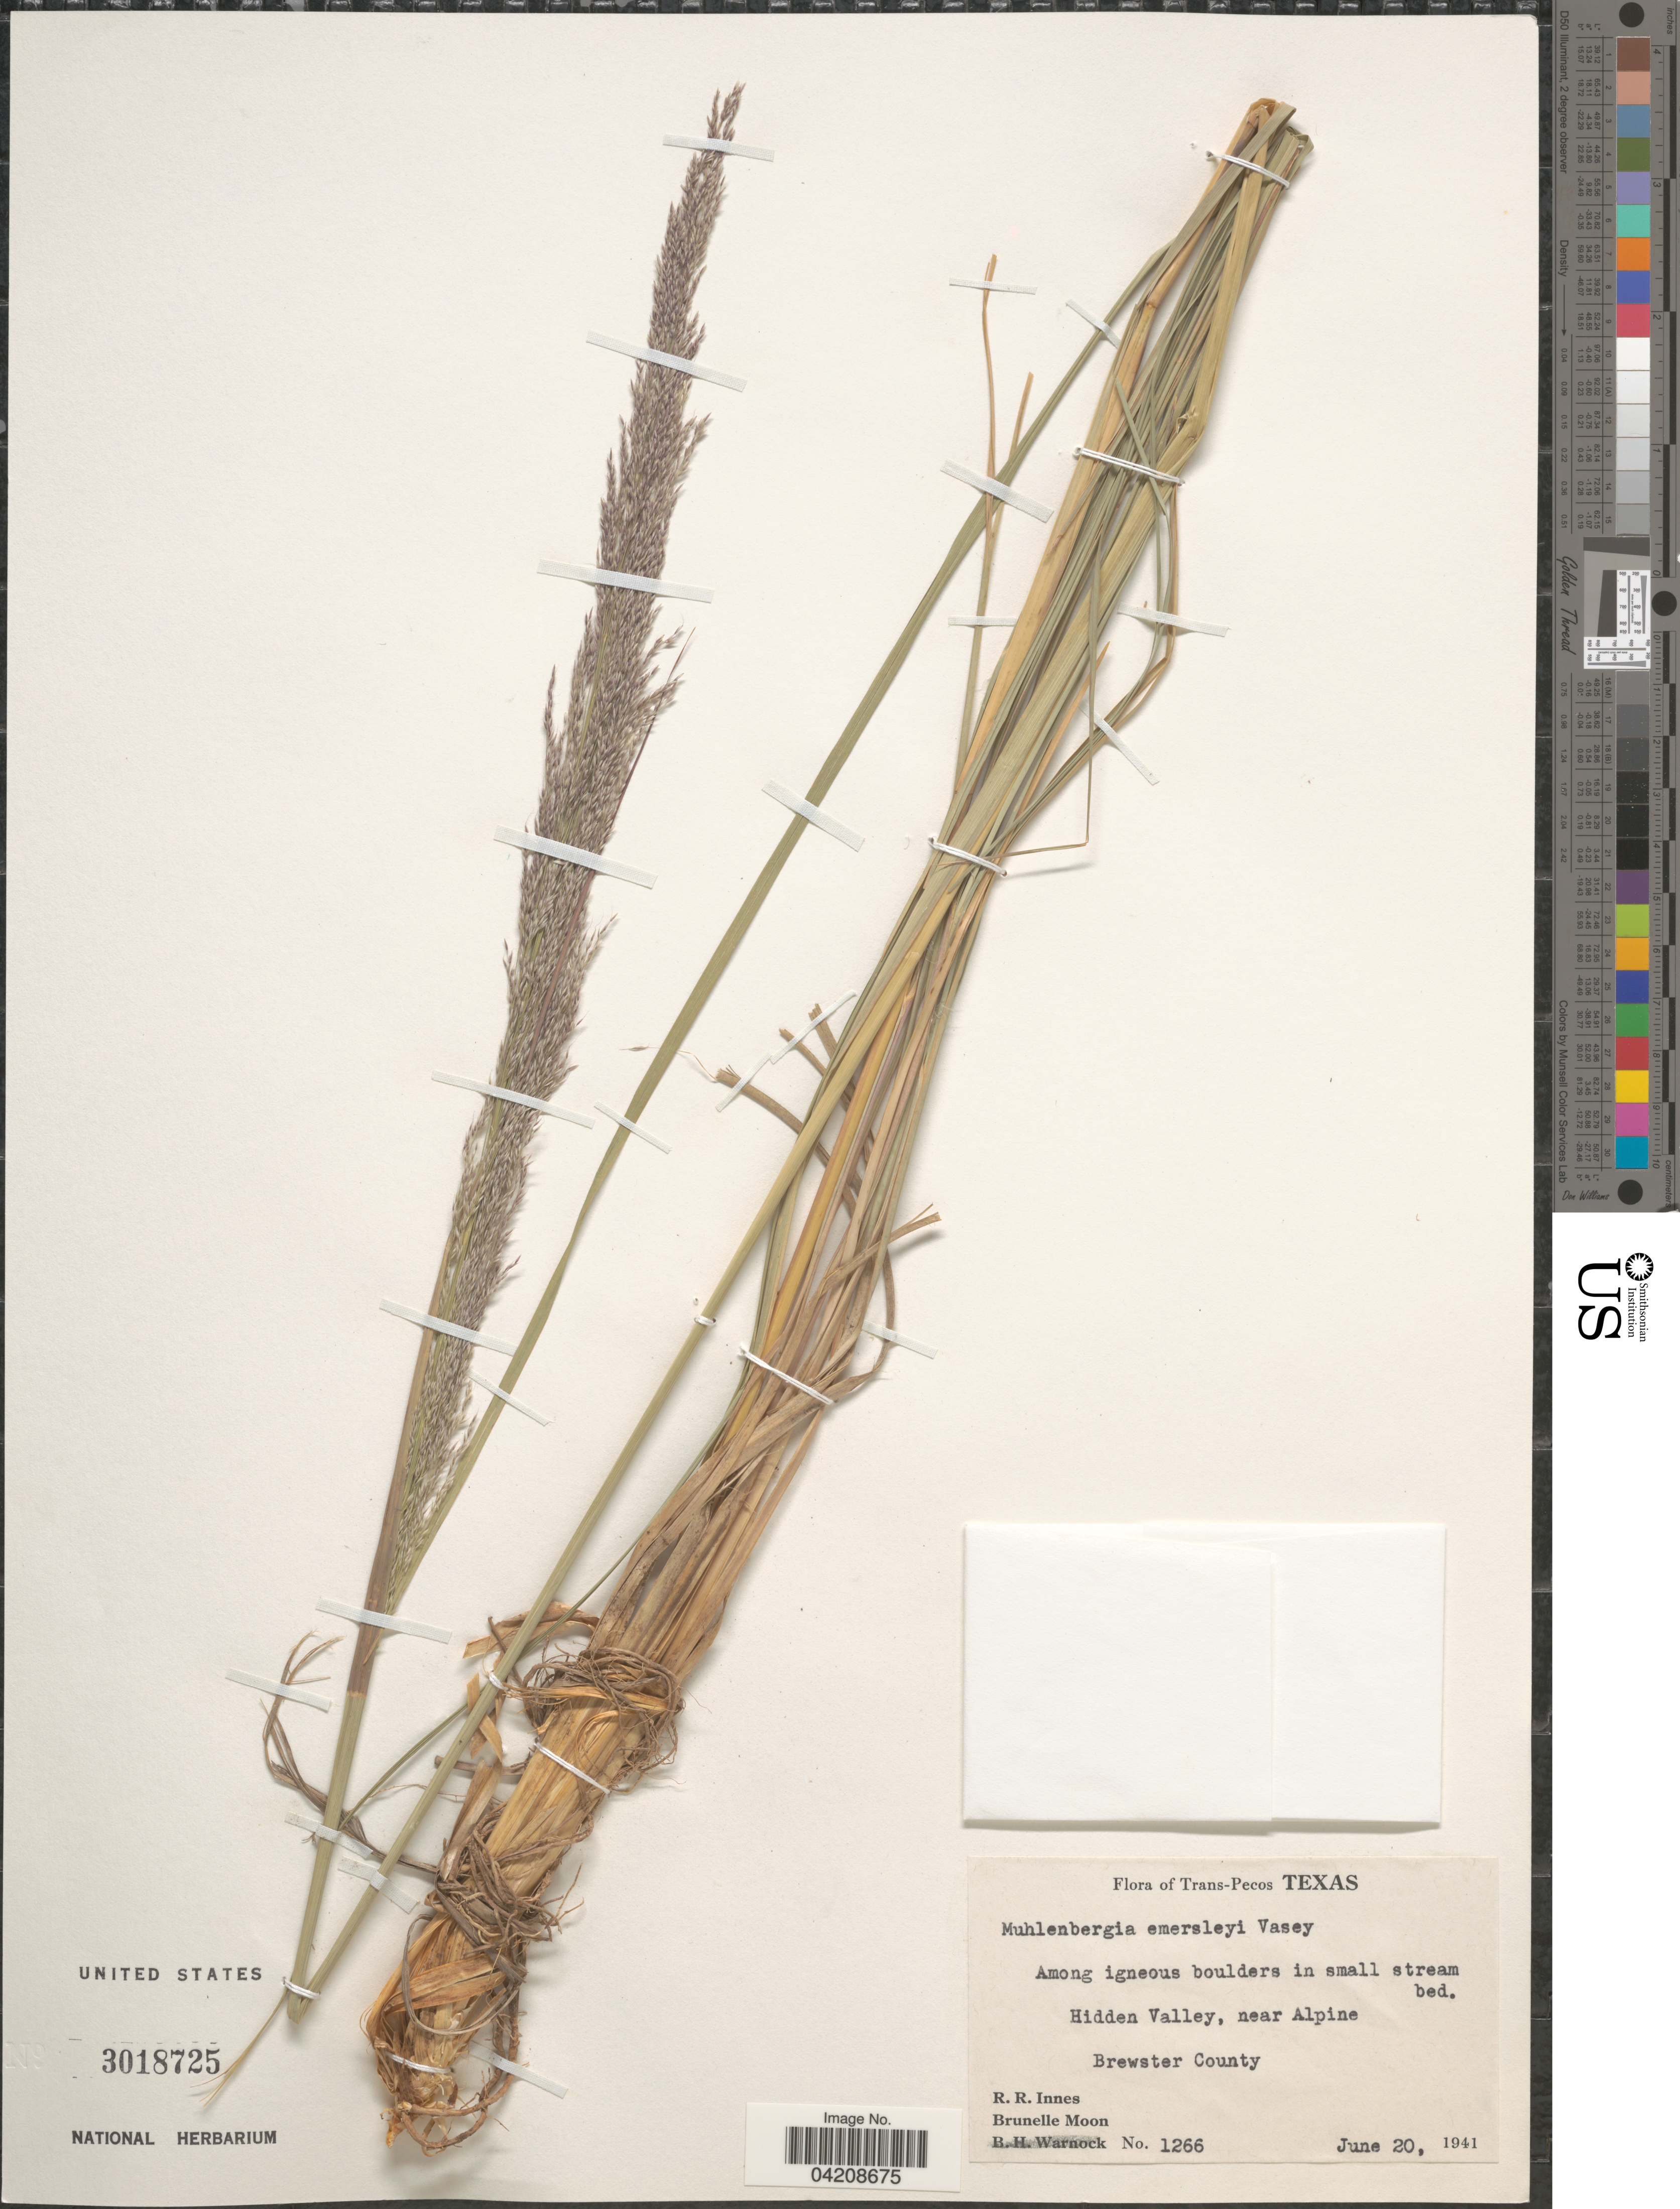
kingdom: Plantae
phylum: Tracheophyta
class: Liliopsida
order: Poales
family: Poaceae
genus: Muhlenbergia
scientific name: Muhlenbergia emersleyi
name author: Vasey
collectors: R. Rose-Innes & B. Moon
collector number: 1266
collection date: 1941-06-20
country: United States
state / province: Texas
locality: Trans-Pecos. Hidden Valley, near Alpine Brewster County.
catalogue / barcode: US 3018725